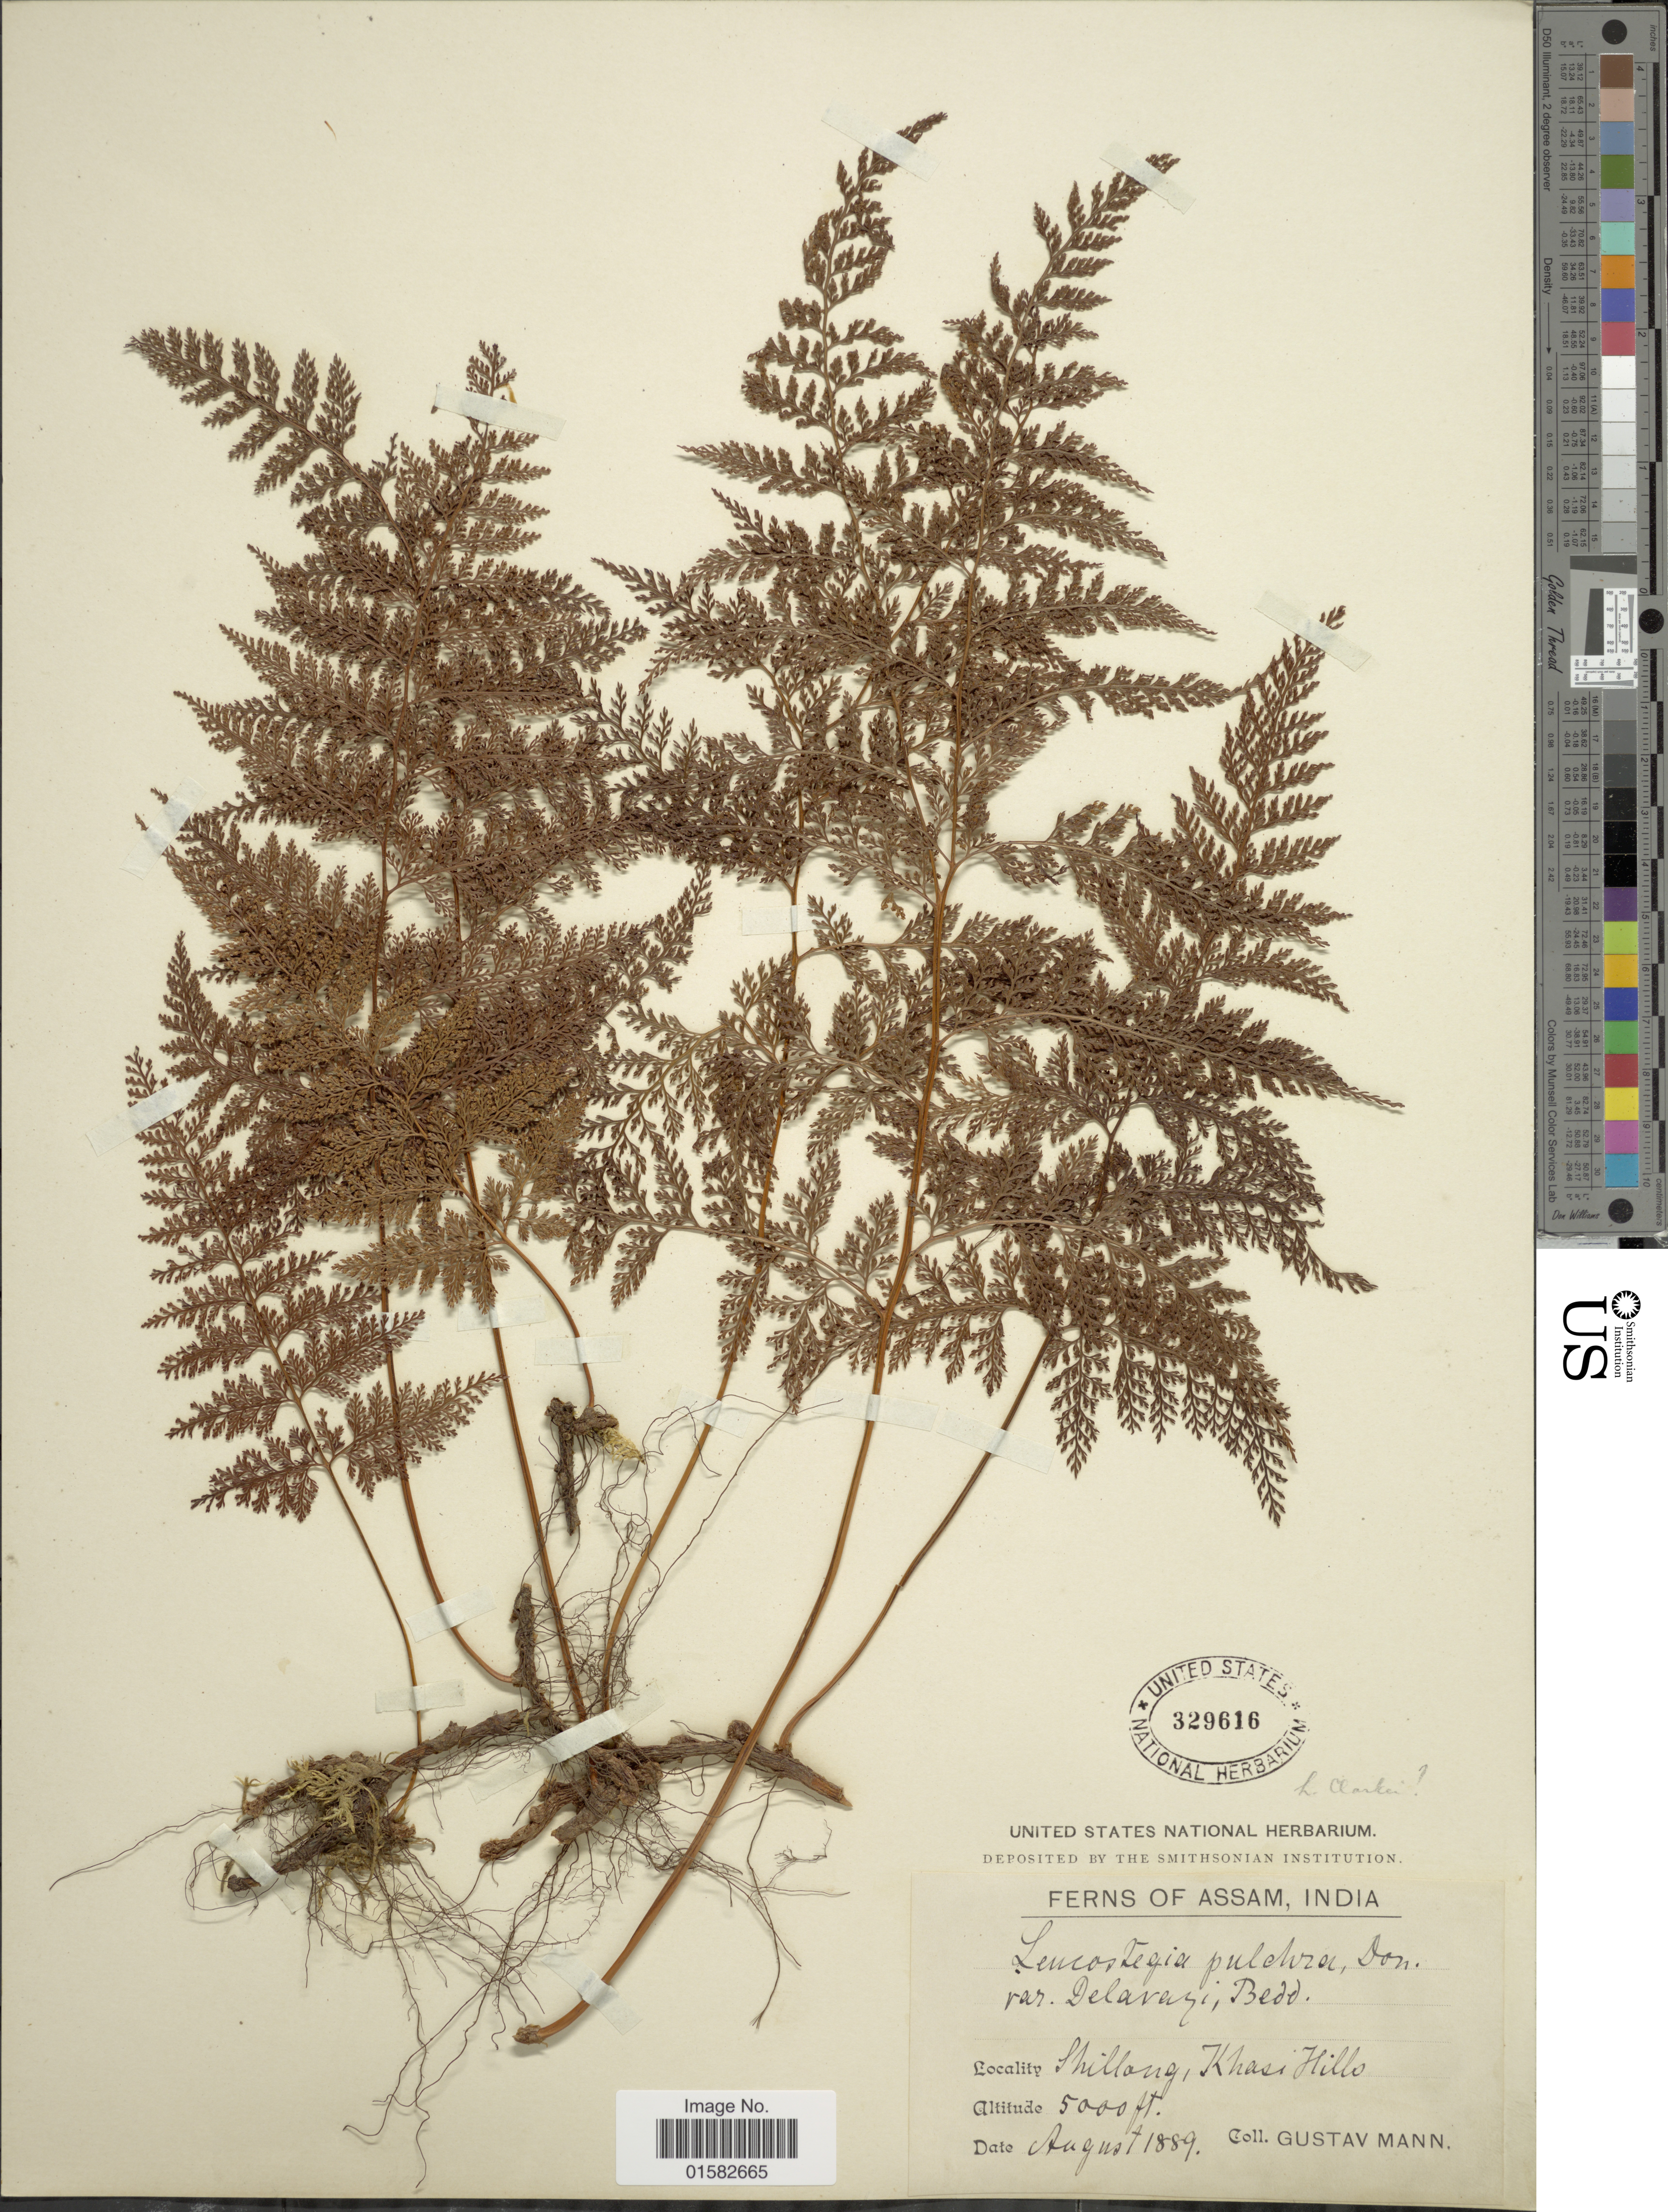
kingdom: Plantae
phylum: Tracheophyta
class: Polypodiopsida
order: Polypodiales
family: Davalliaceae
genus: Davallia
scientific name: Davallia beddomei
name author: C. Hope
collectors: G. Mann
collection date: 1889-08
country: India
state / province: Meghalaya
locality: Assam, India, Shillong, Khasi Hills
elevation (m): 1524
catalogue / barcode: US 329616